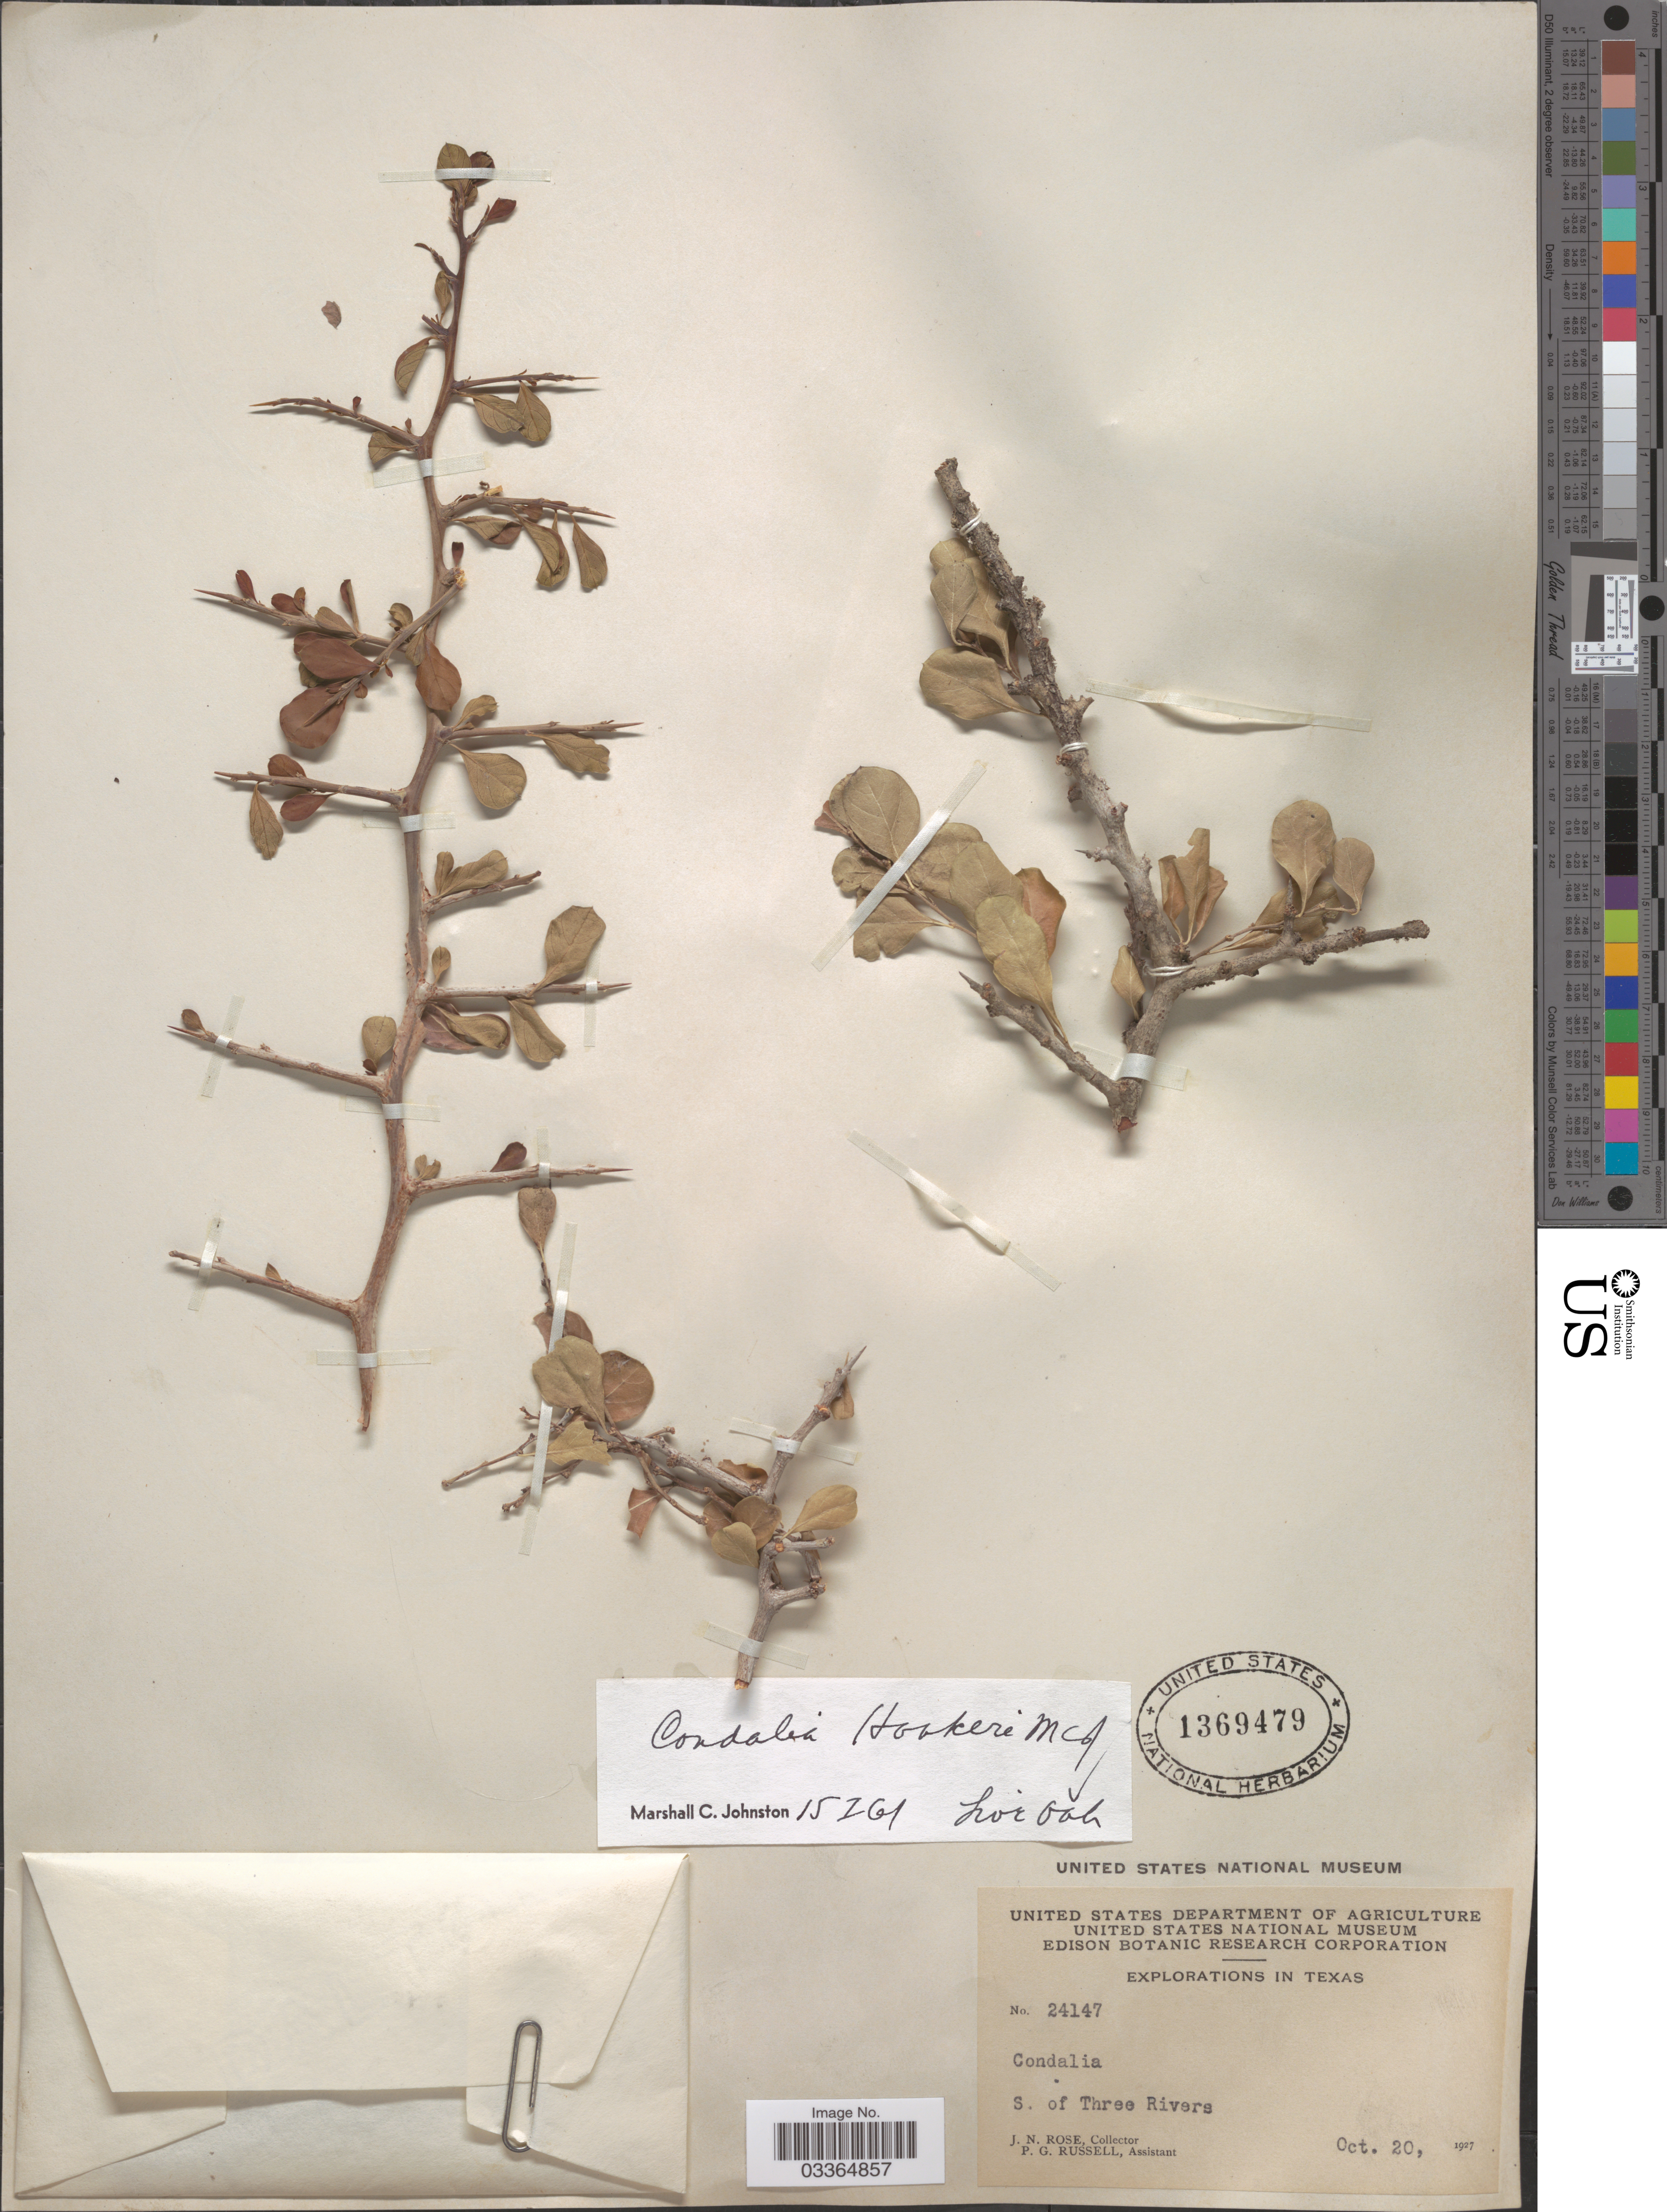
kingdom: Plantae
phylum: Tracheophyta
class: Magnoliopsida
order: Rosales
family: Rhamnaceae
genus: Condalia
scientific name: Condalia hookeri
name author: M.C. Johnst.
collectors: J. N. Rose & P. G. Russell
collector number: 24147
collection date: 1927-10-20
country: United States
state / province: Texas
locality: S. of Three Rivers.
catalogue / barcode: US 1369479